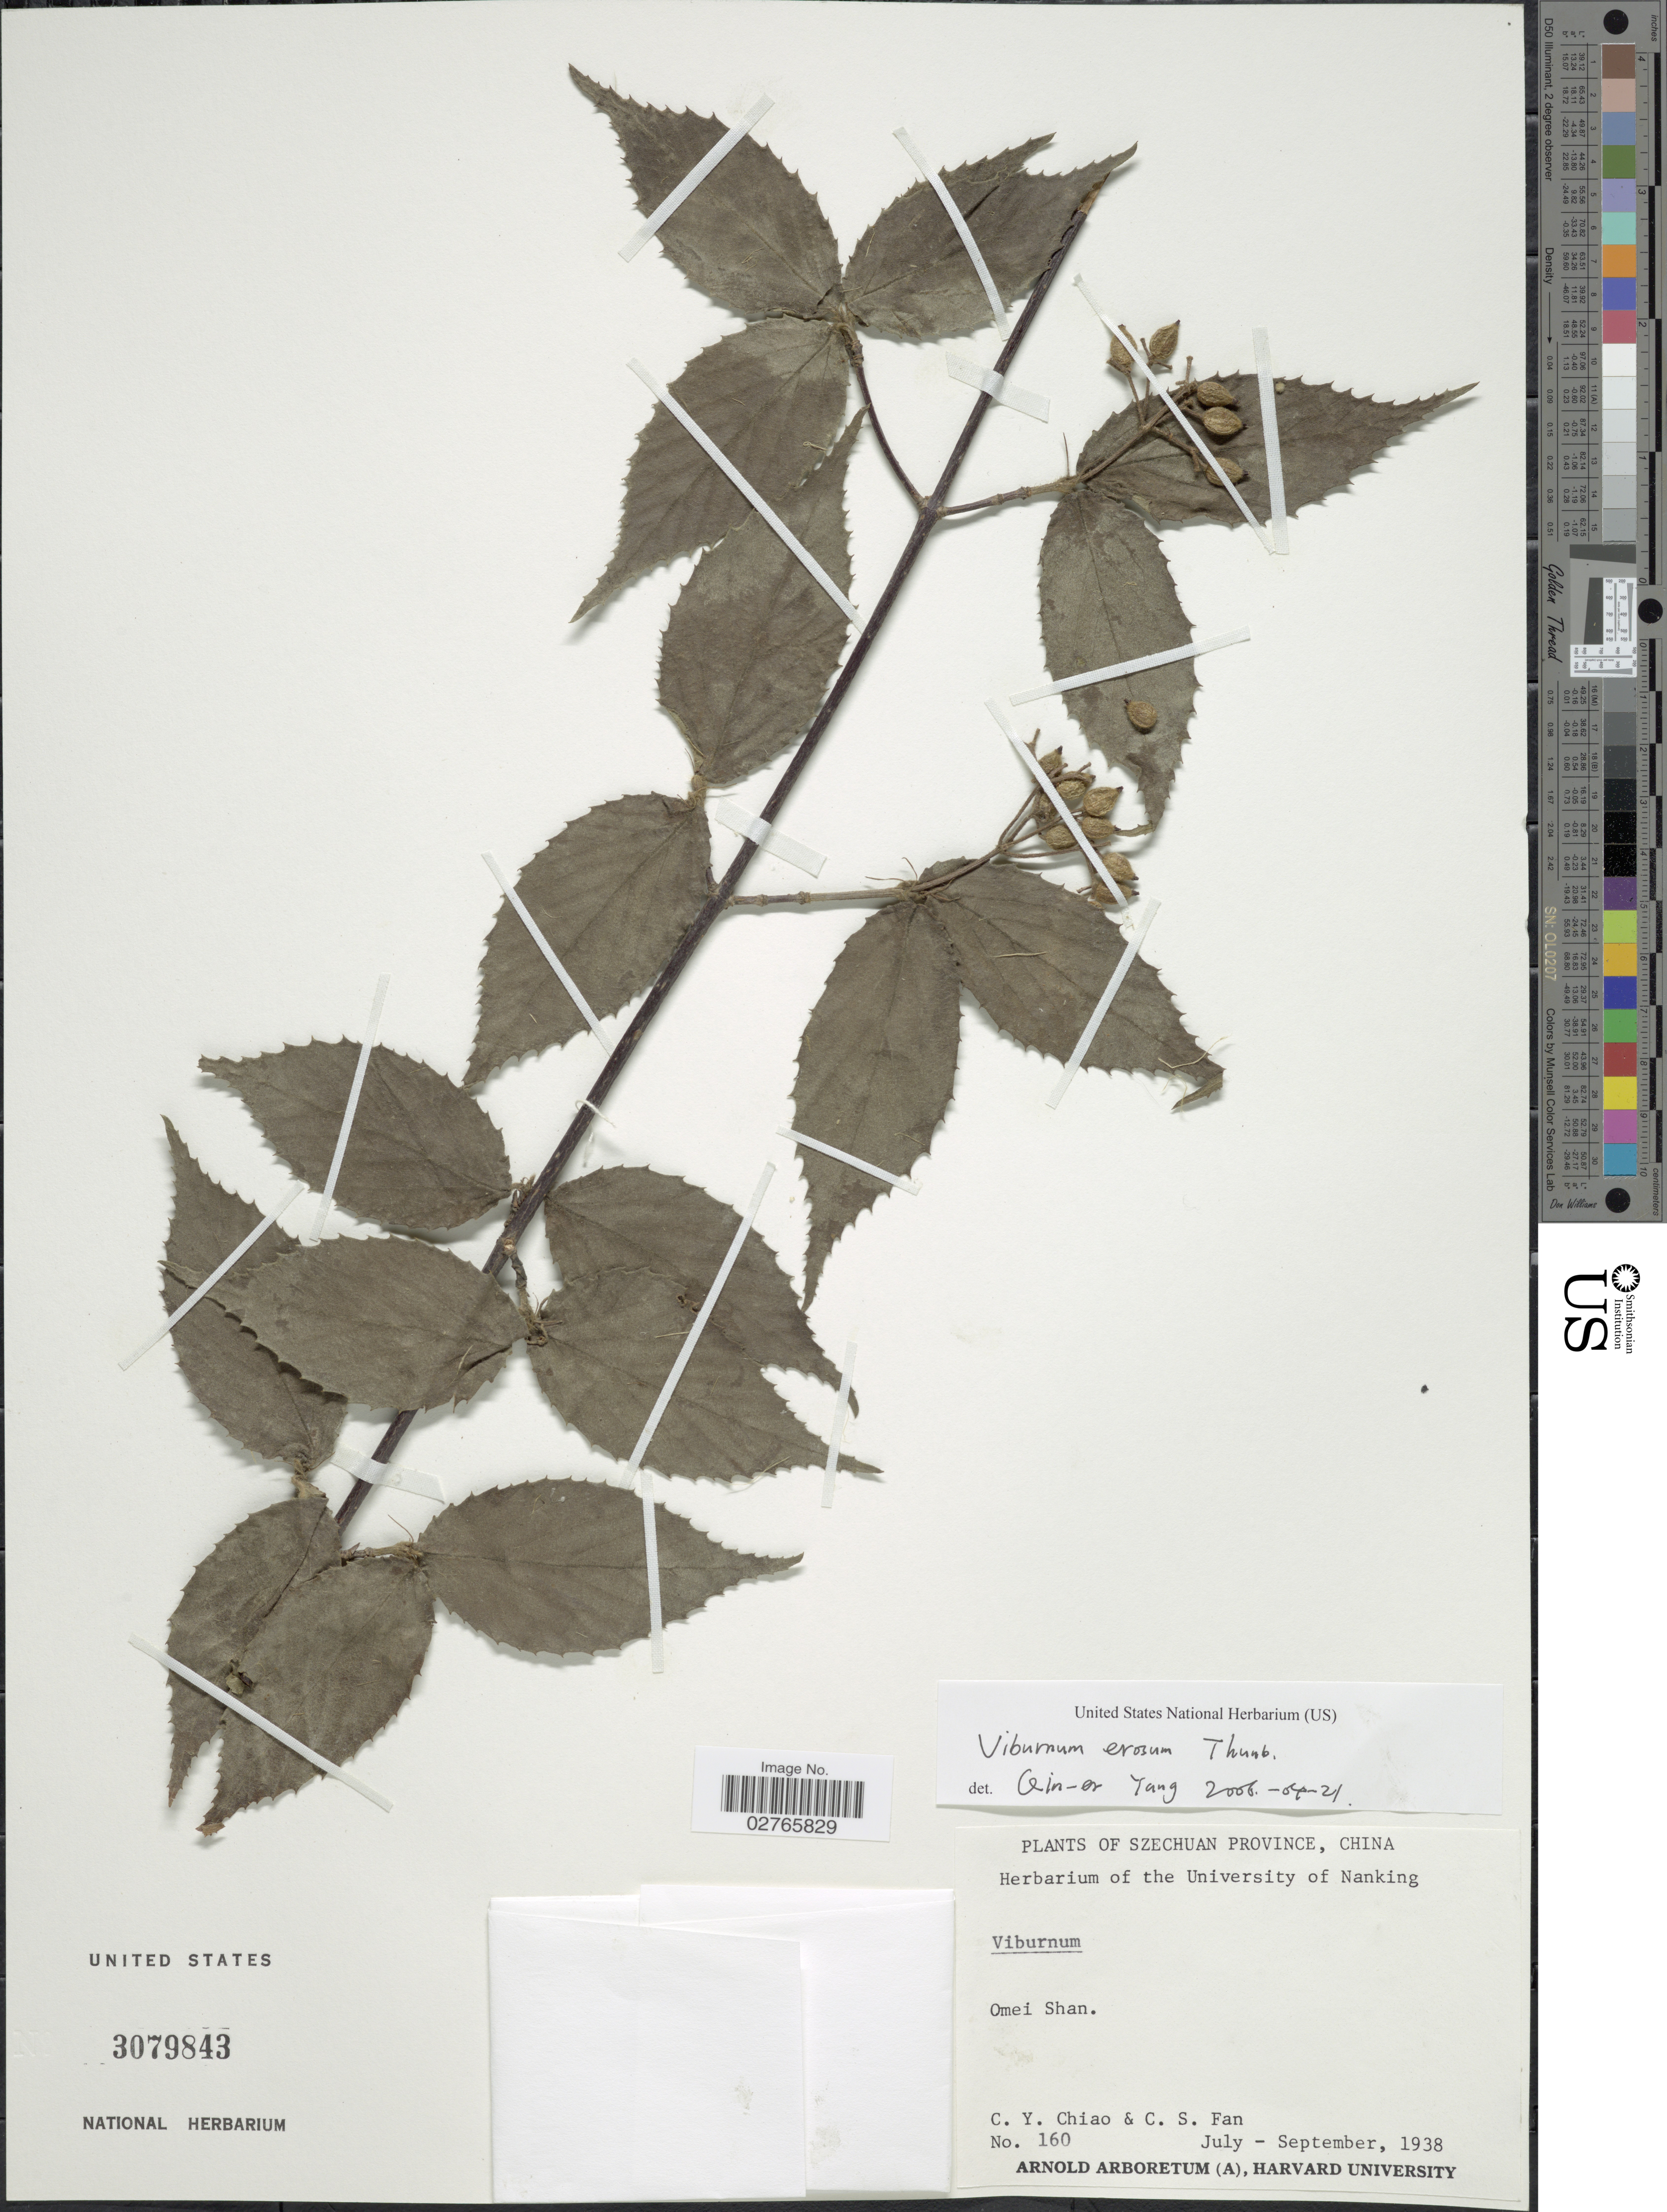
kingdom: Plantae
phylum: Tracheophyta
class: Magnoliopsida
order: Dipsacales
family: Viburnaceae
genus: Viburnum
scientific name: Viburnum erosum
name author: Thunb.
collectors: C. Y. Chiao & C. S. Fan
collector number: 160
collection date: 1938-07/1938-09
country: China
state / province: Sichuan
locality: Szechuan Province. Omei Shan.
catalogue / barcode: US 3079843